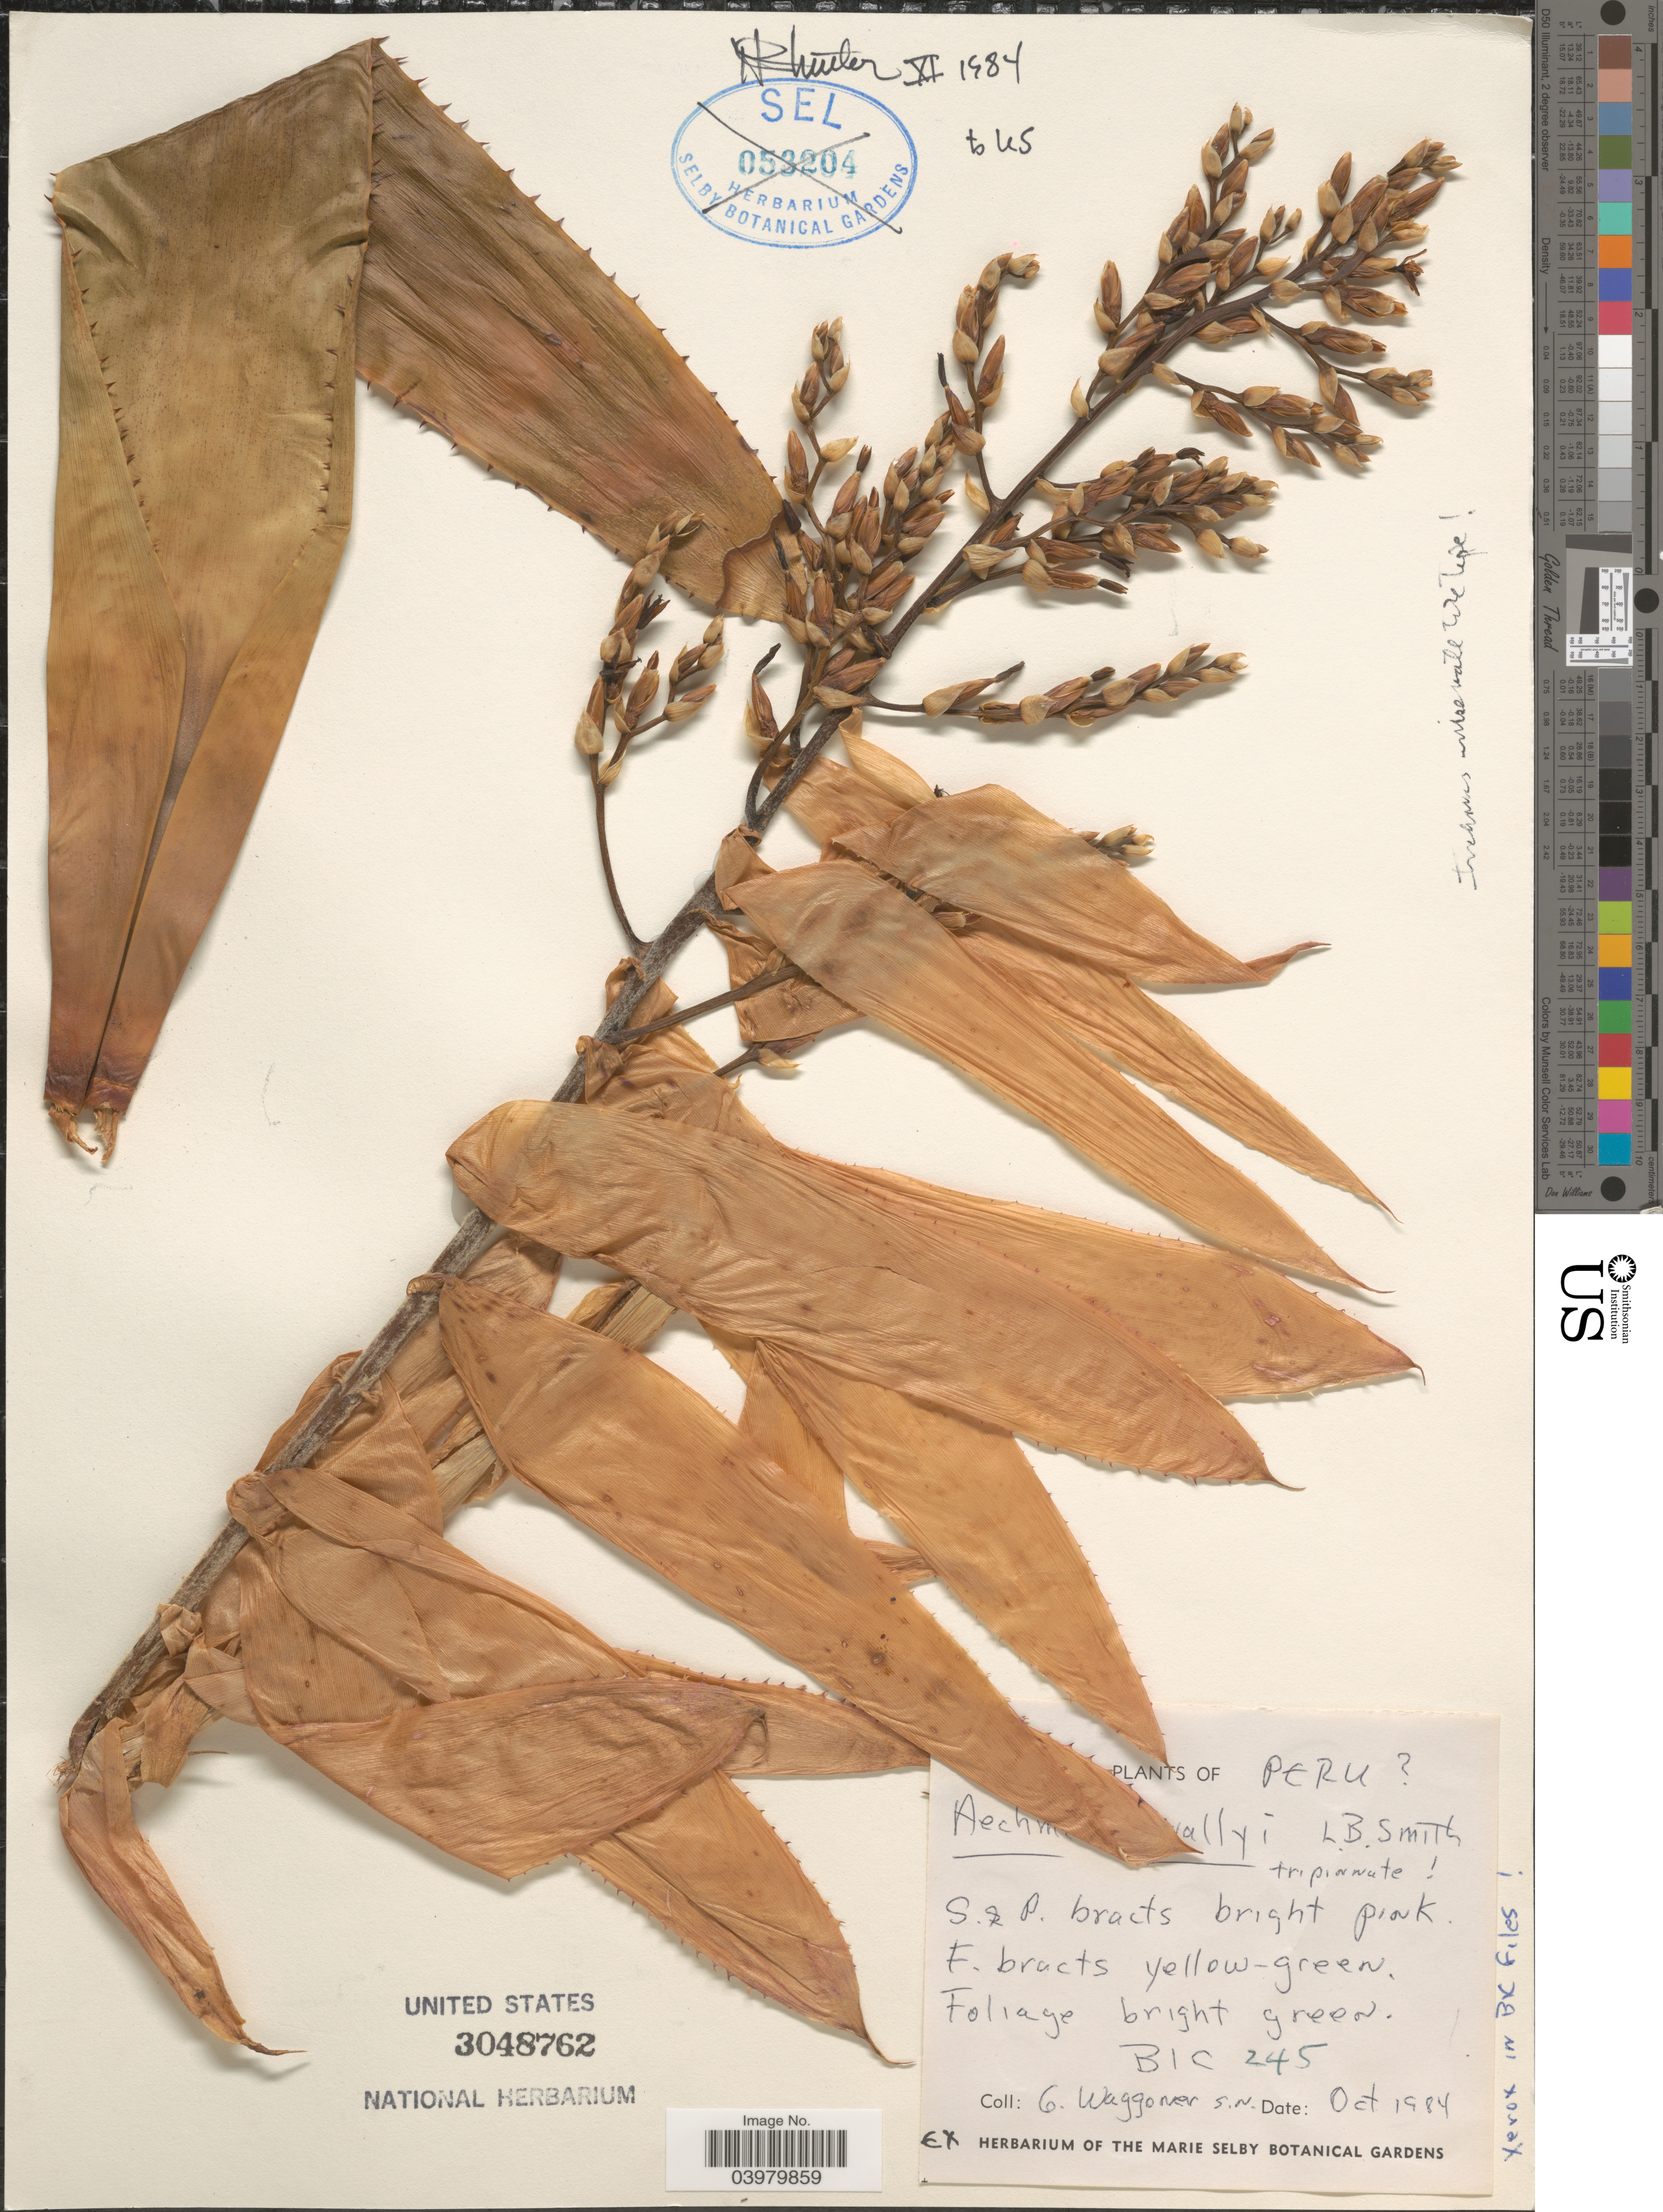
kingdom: Plantae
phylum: Tracheophyta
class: Liliopsida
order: Poales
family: Bromeliaceae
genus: Aechmea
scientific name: Aechmea nallyi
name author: L.B. Sm.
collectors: G. Waggoner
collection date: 1984-10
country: Peru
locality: BIC 245 [unsure placement]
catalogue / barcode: US 3048762